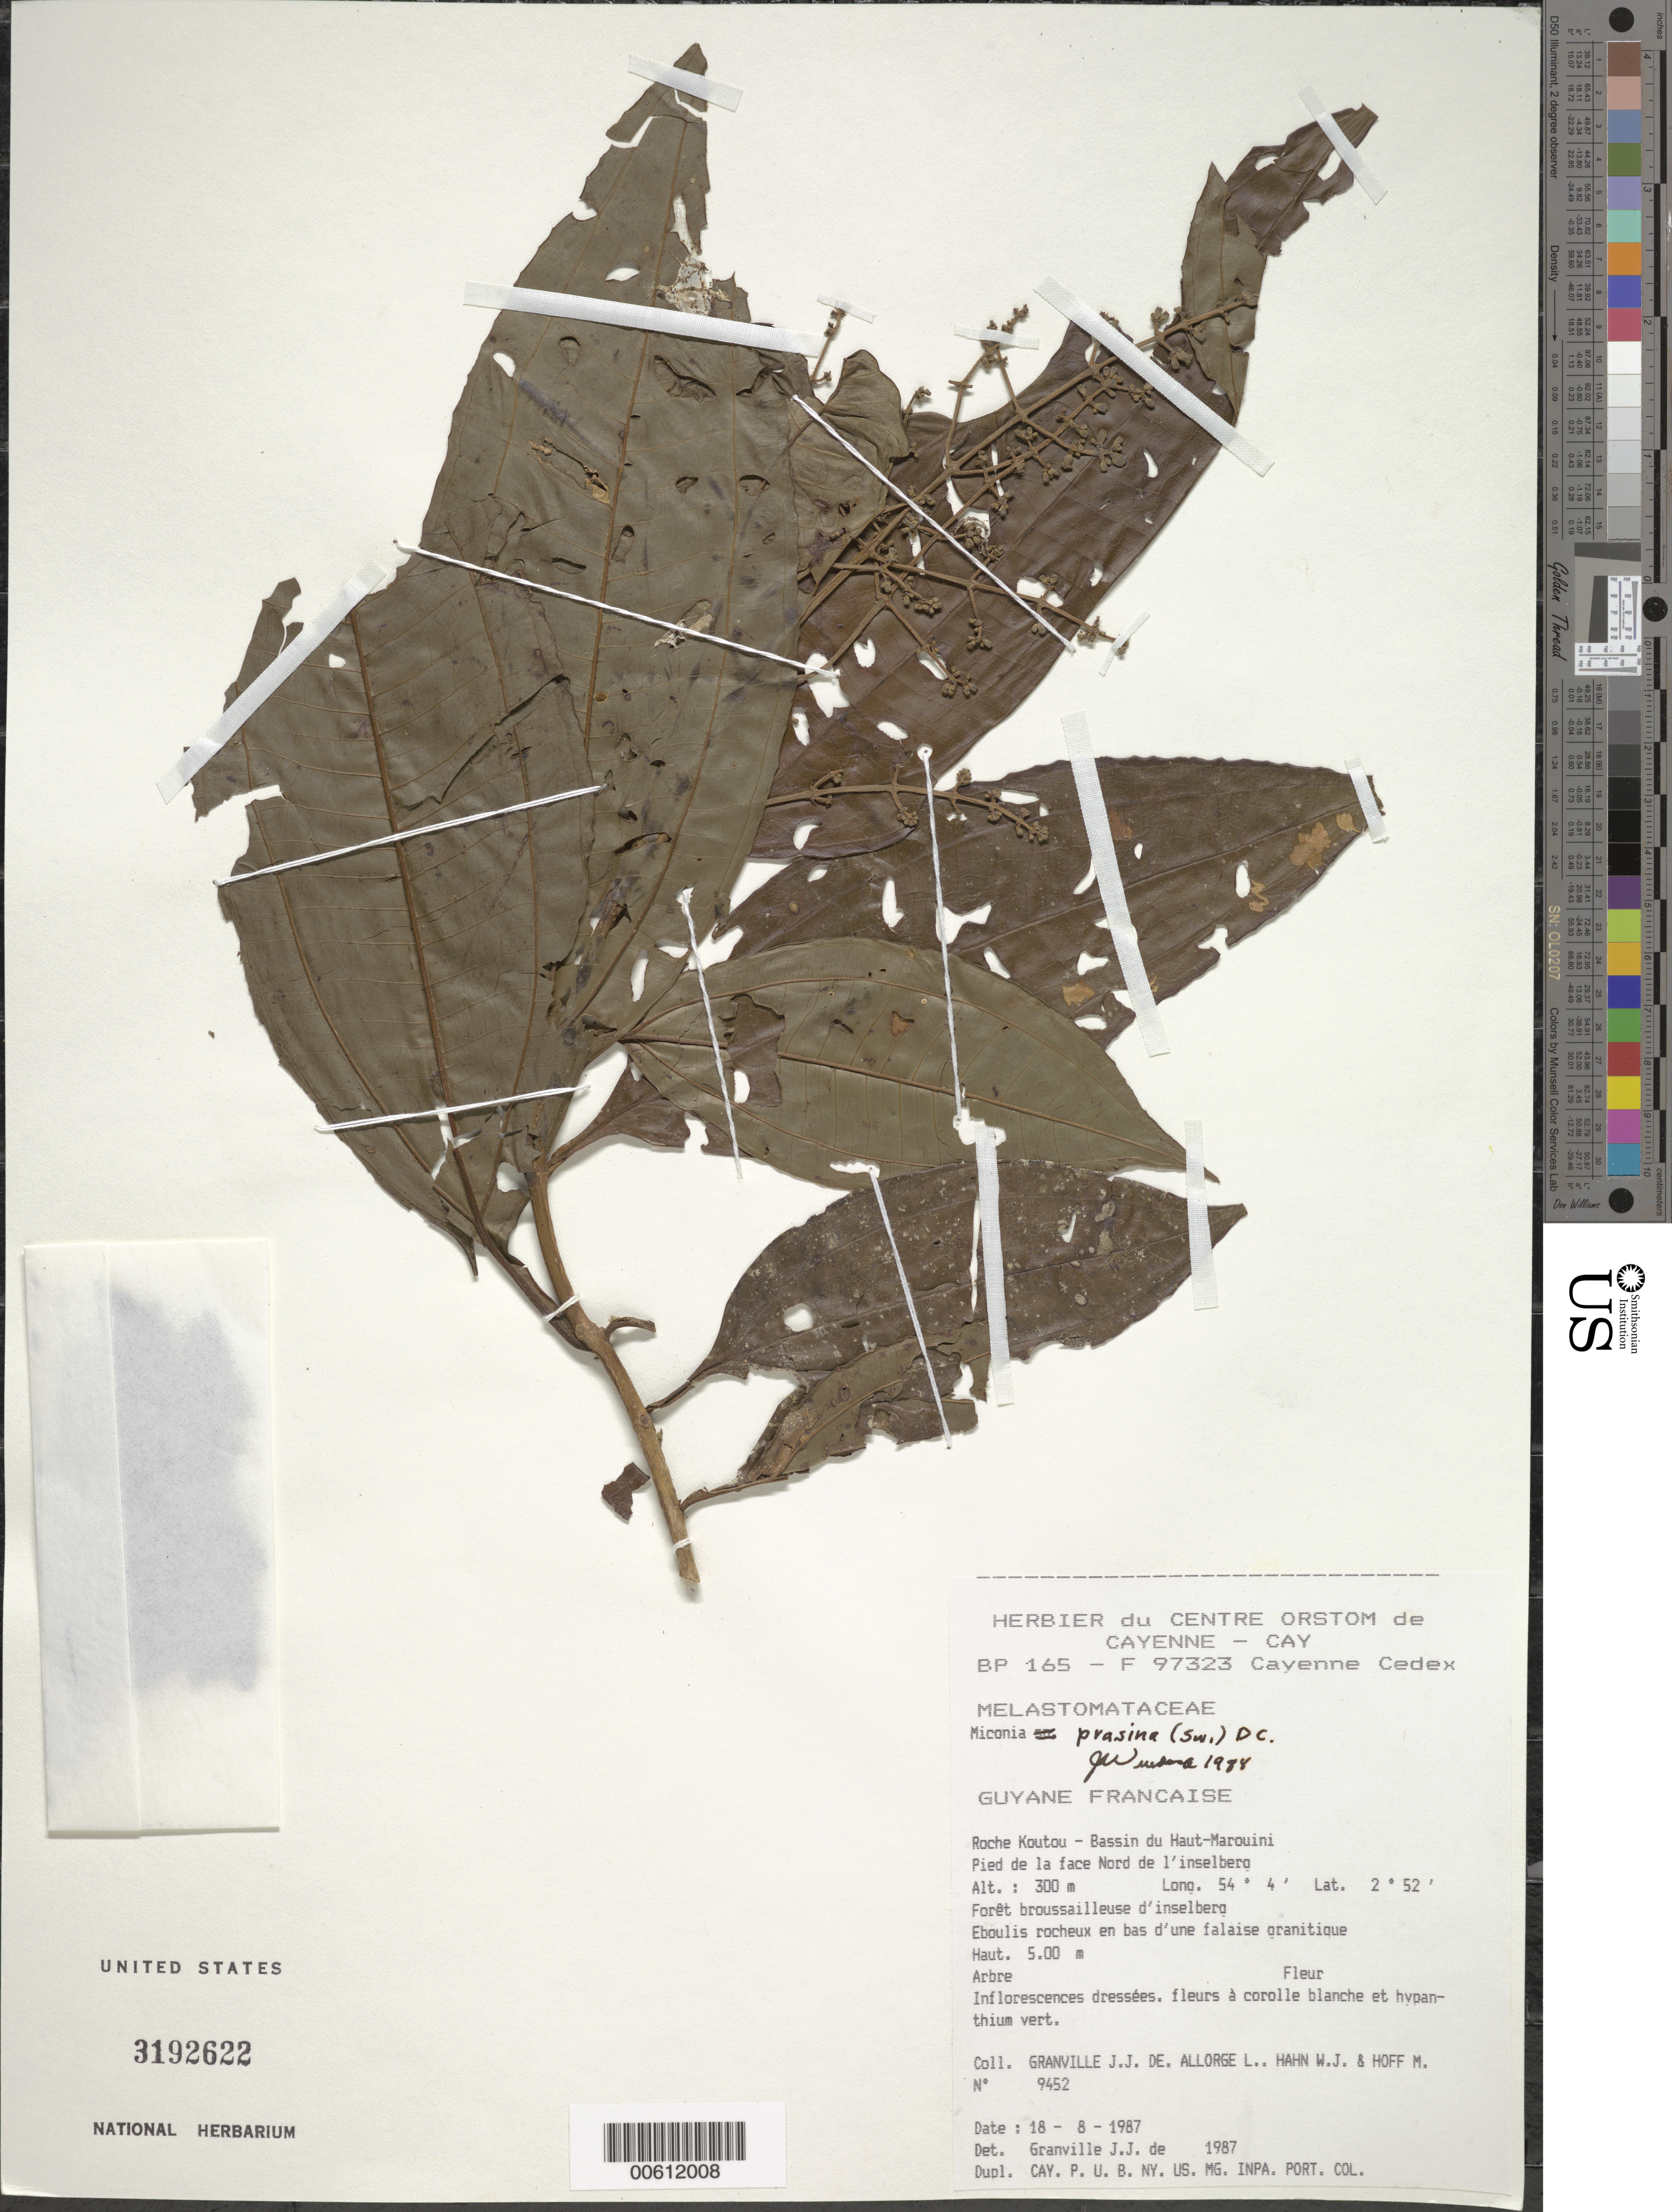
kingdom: Plantae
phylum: Tracheophyta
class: Magnoliopsida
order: Myrtales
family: Melastomataceae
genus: Miconia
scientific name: Miconia prasina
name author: (Sw.) DC.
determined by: Wurdack, John J., (US), US (UNITED STATES)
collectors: J.-J. de Granville, L. Allorge, W. J. Hahn & M. Hoff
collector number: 9452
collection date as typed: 18-Aug-87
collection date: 1987-08-18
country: French Guiana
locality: Roche Koutou, Bassin du Haut-Marouini, pied de la face Ouest de l'inselberg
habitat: Foret broussailleuse d'inselberg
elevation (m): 300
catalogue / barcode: US 3192622